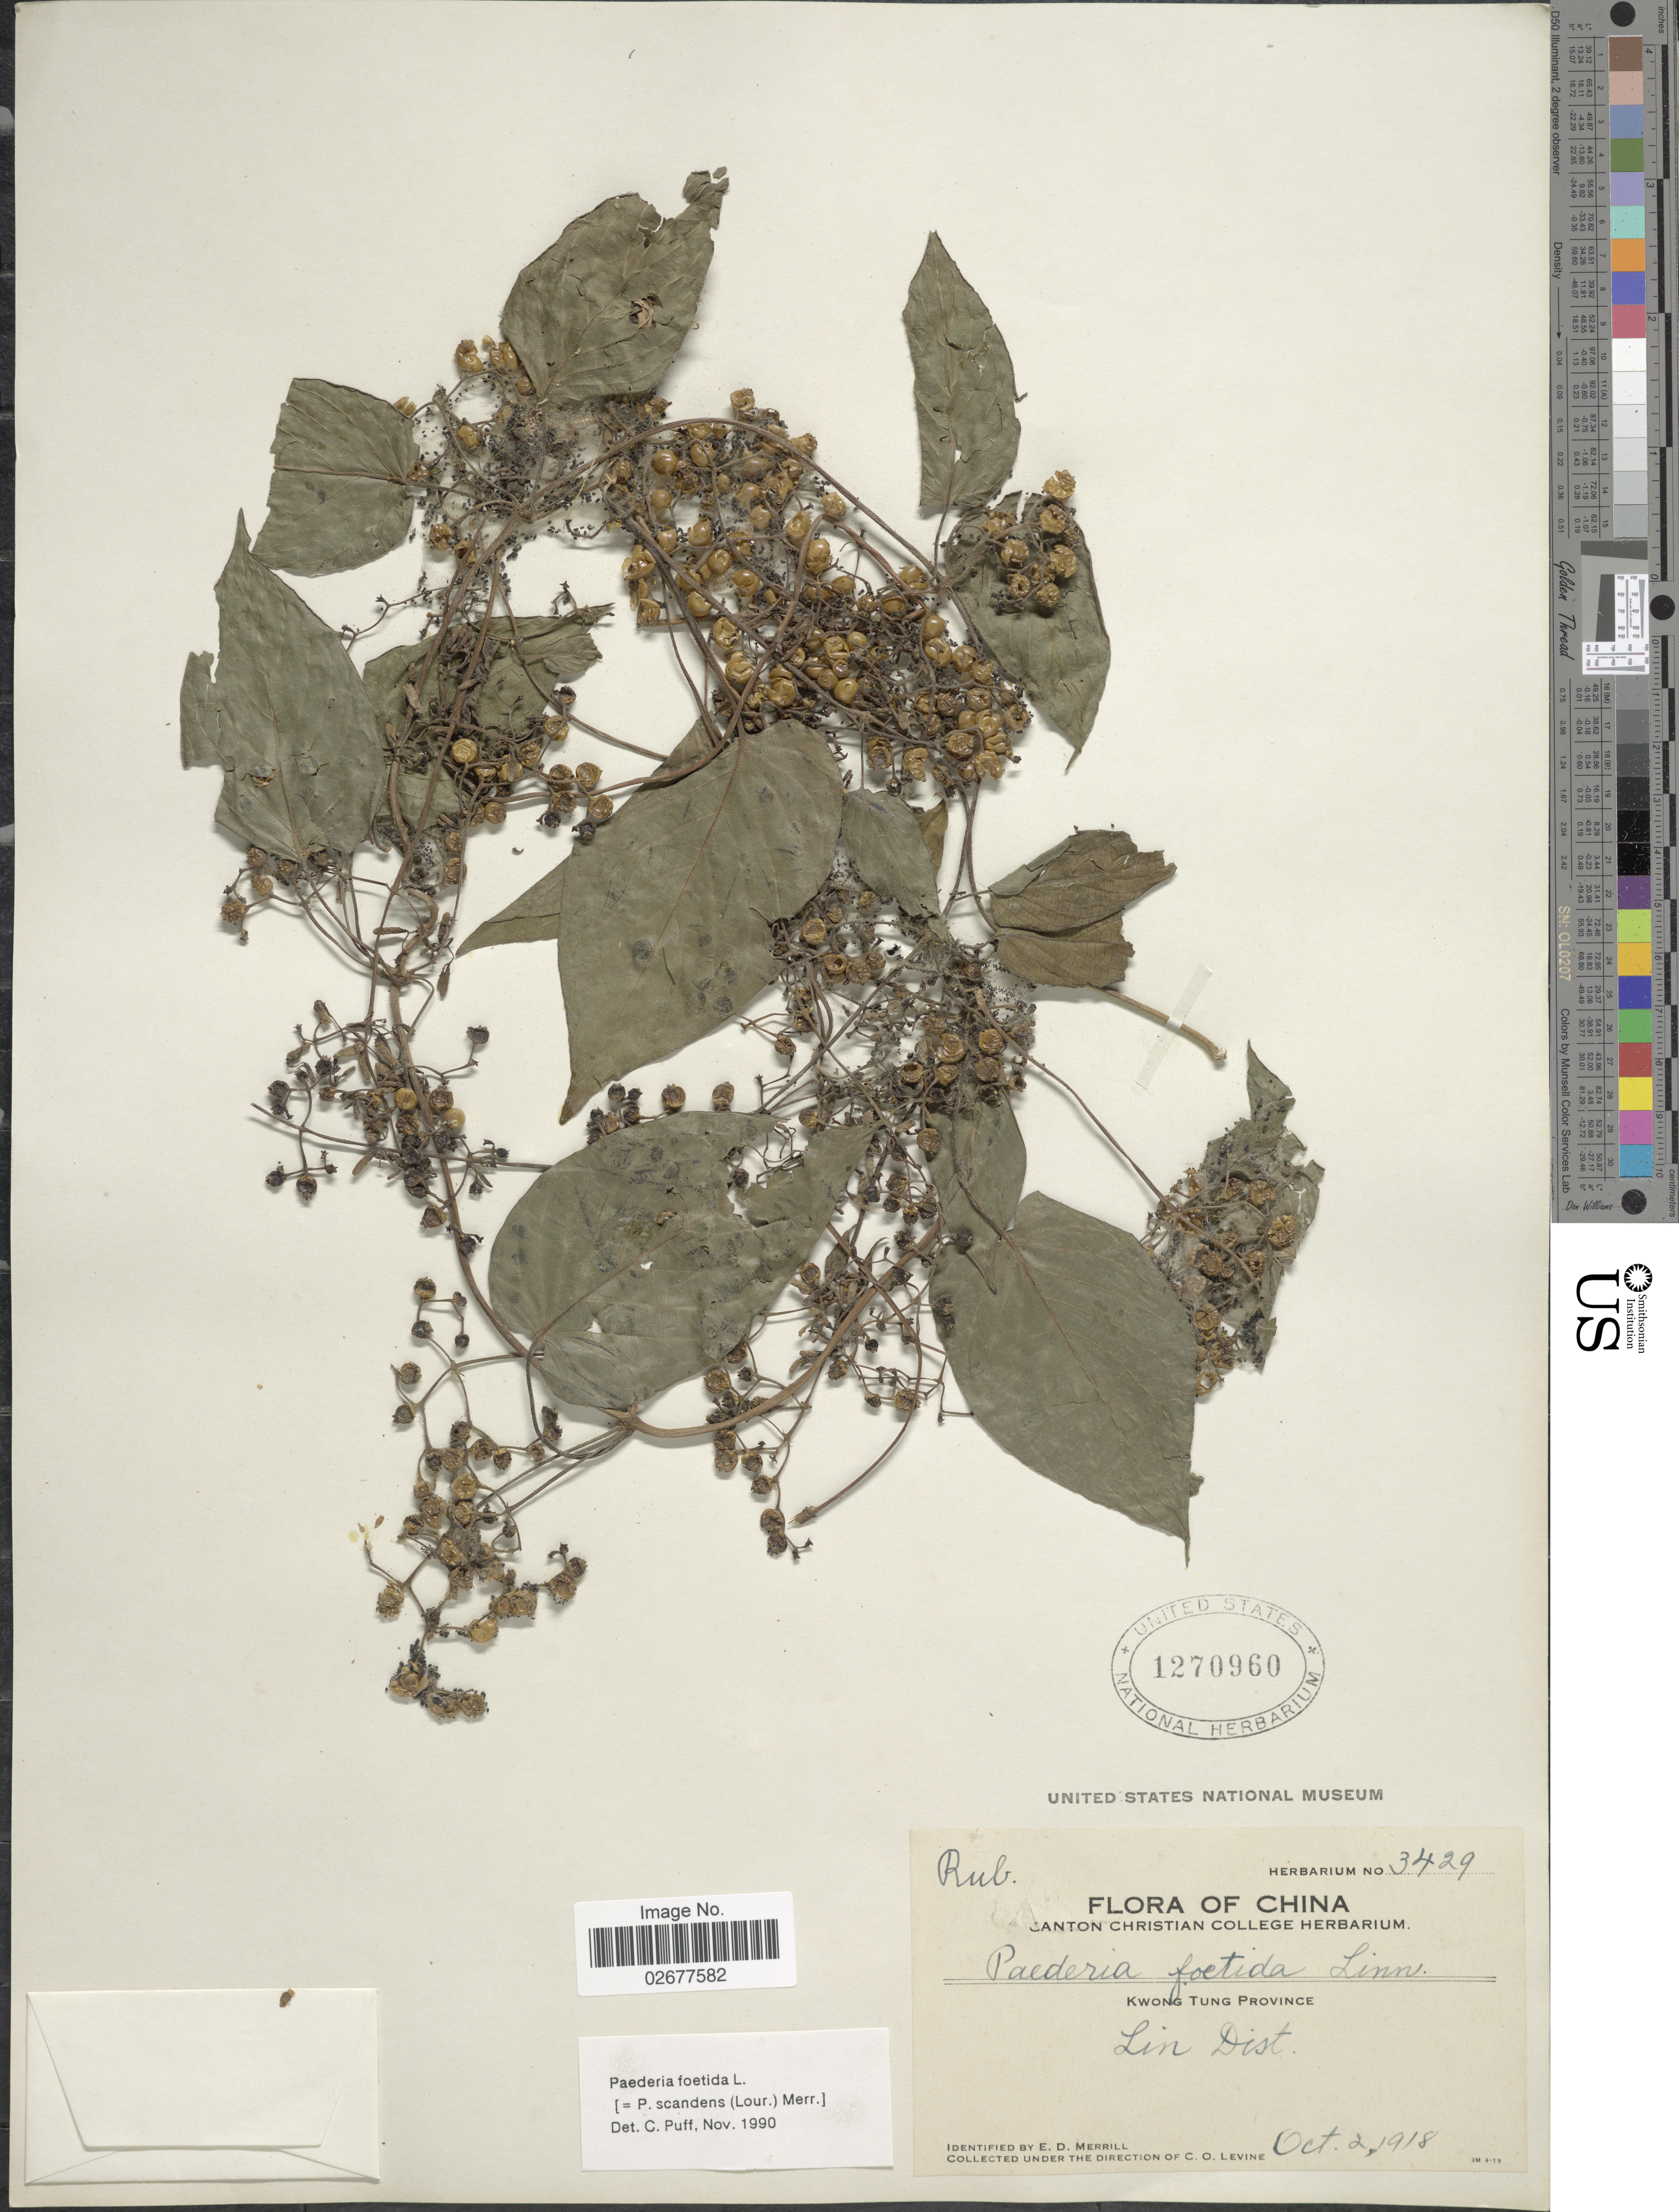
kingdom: Plantae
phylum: Tracheophyta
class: Magnoliopsida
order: Gentianales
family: Rubiaceae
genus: Paederia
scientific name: Paederia foetida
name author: Wall.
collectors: C. O. Levine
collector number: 3429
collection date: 1918-10-02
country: China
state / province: Guangdong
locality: Kwong Tung Province. Lin Dist.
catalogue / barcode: US 1270960